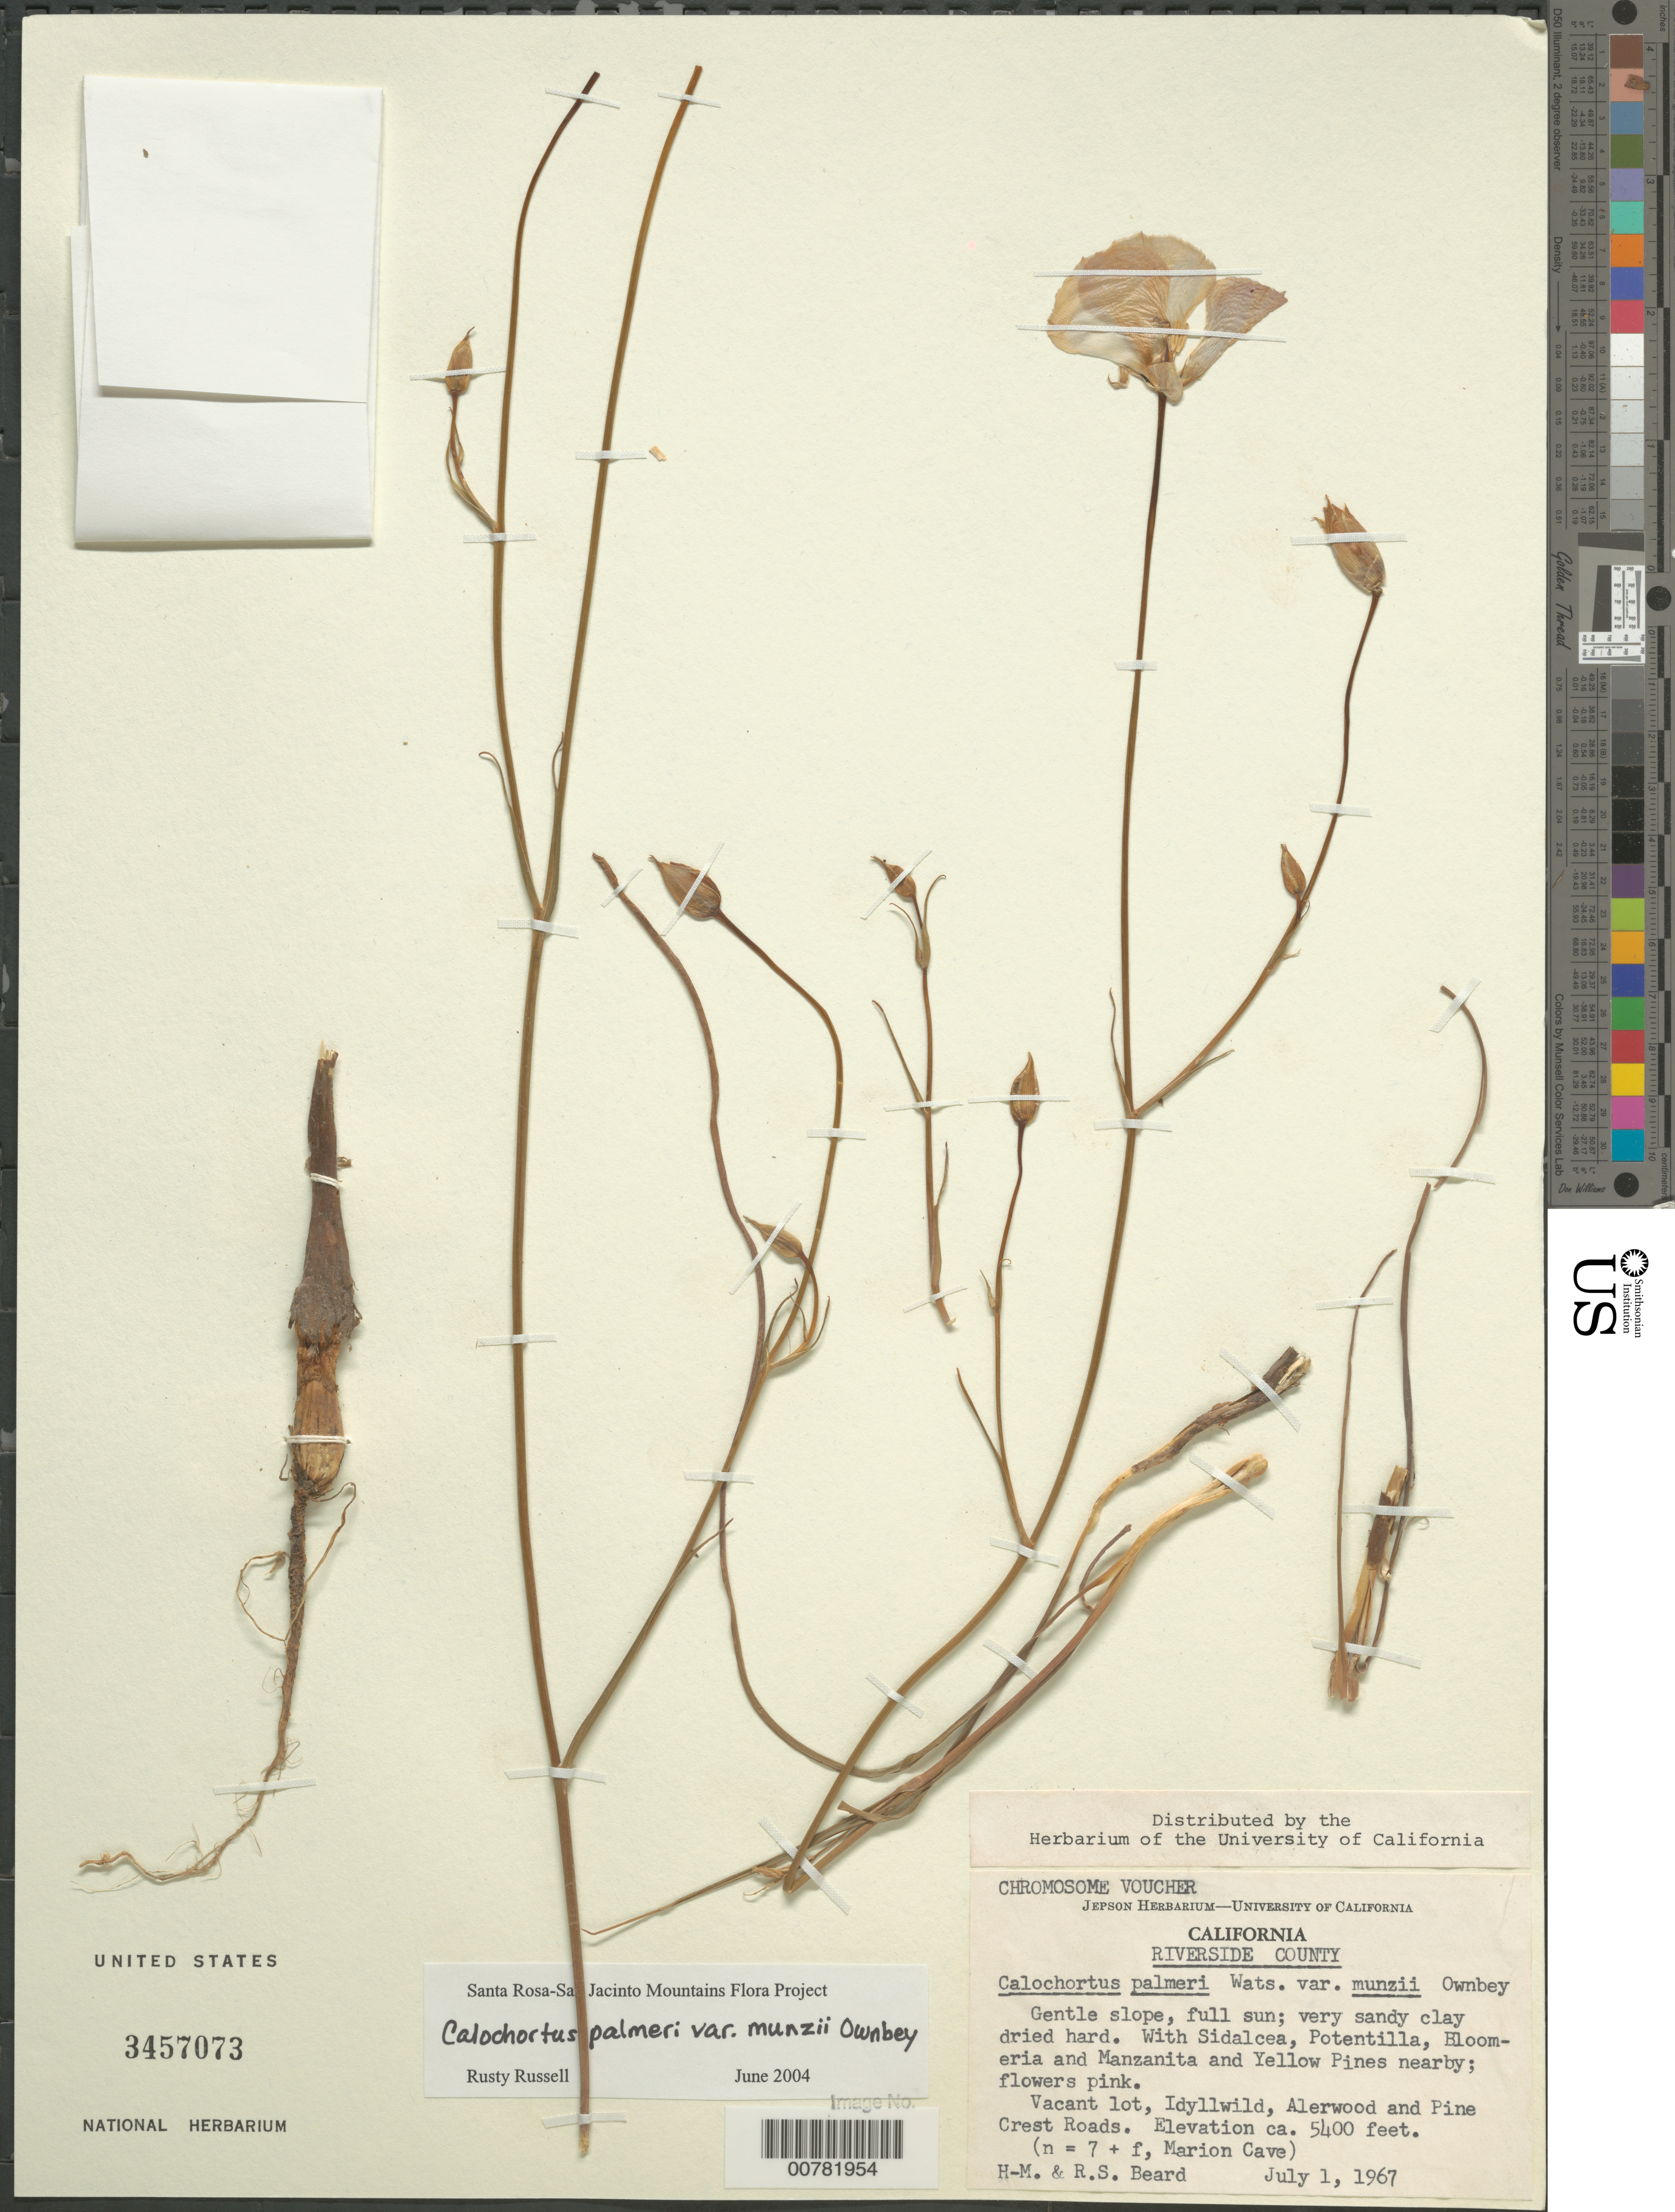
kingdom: Plantae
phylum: Tracheophyta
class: Liliopsida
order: Liliales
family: Liliaceae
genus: Calochortus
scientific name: Calochortus palmeri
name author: S. Watson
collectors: H. Beard & R. Beard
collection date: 1967-07-01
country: United States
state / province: California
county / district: Riverside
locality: Riverside County. (n = 7 + f, Marion Cave).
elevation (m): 1646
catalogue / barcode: US 3457073